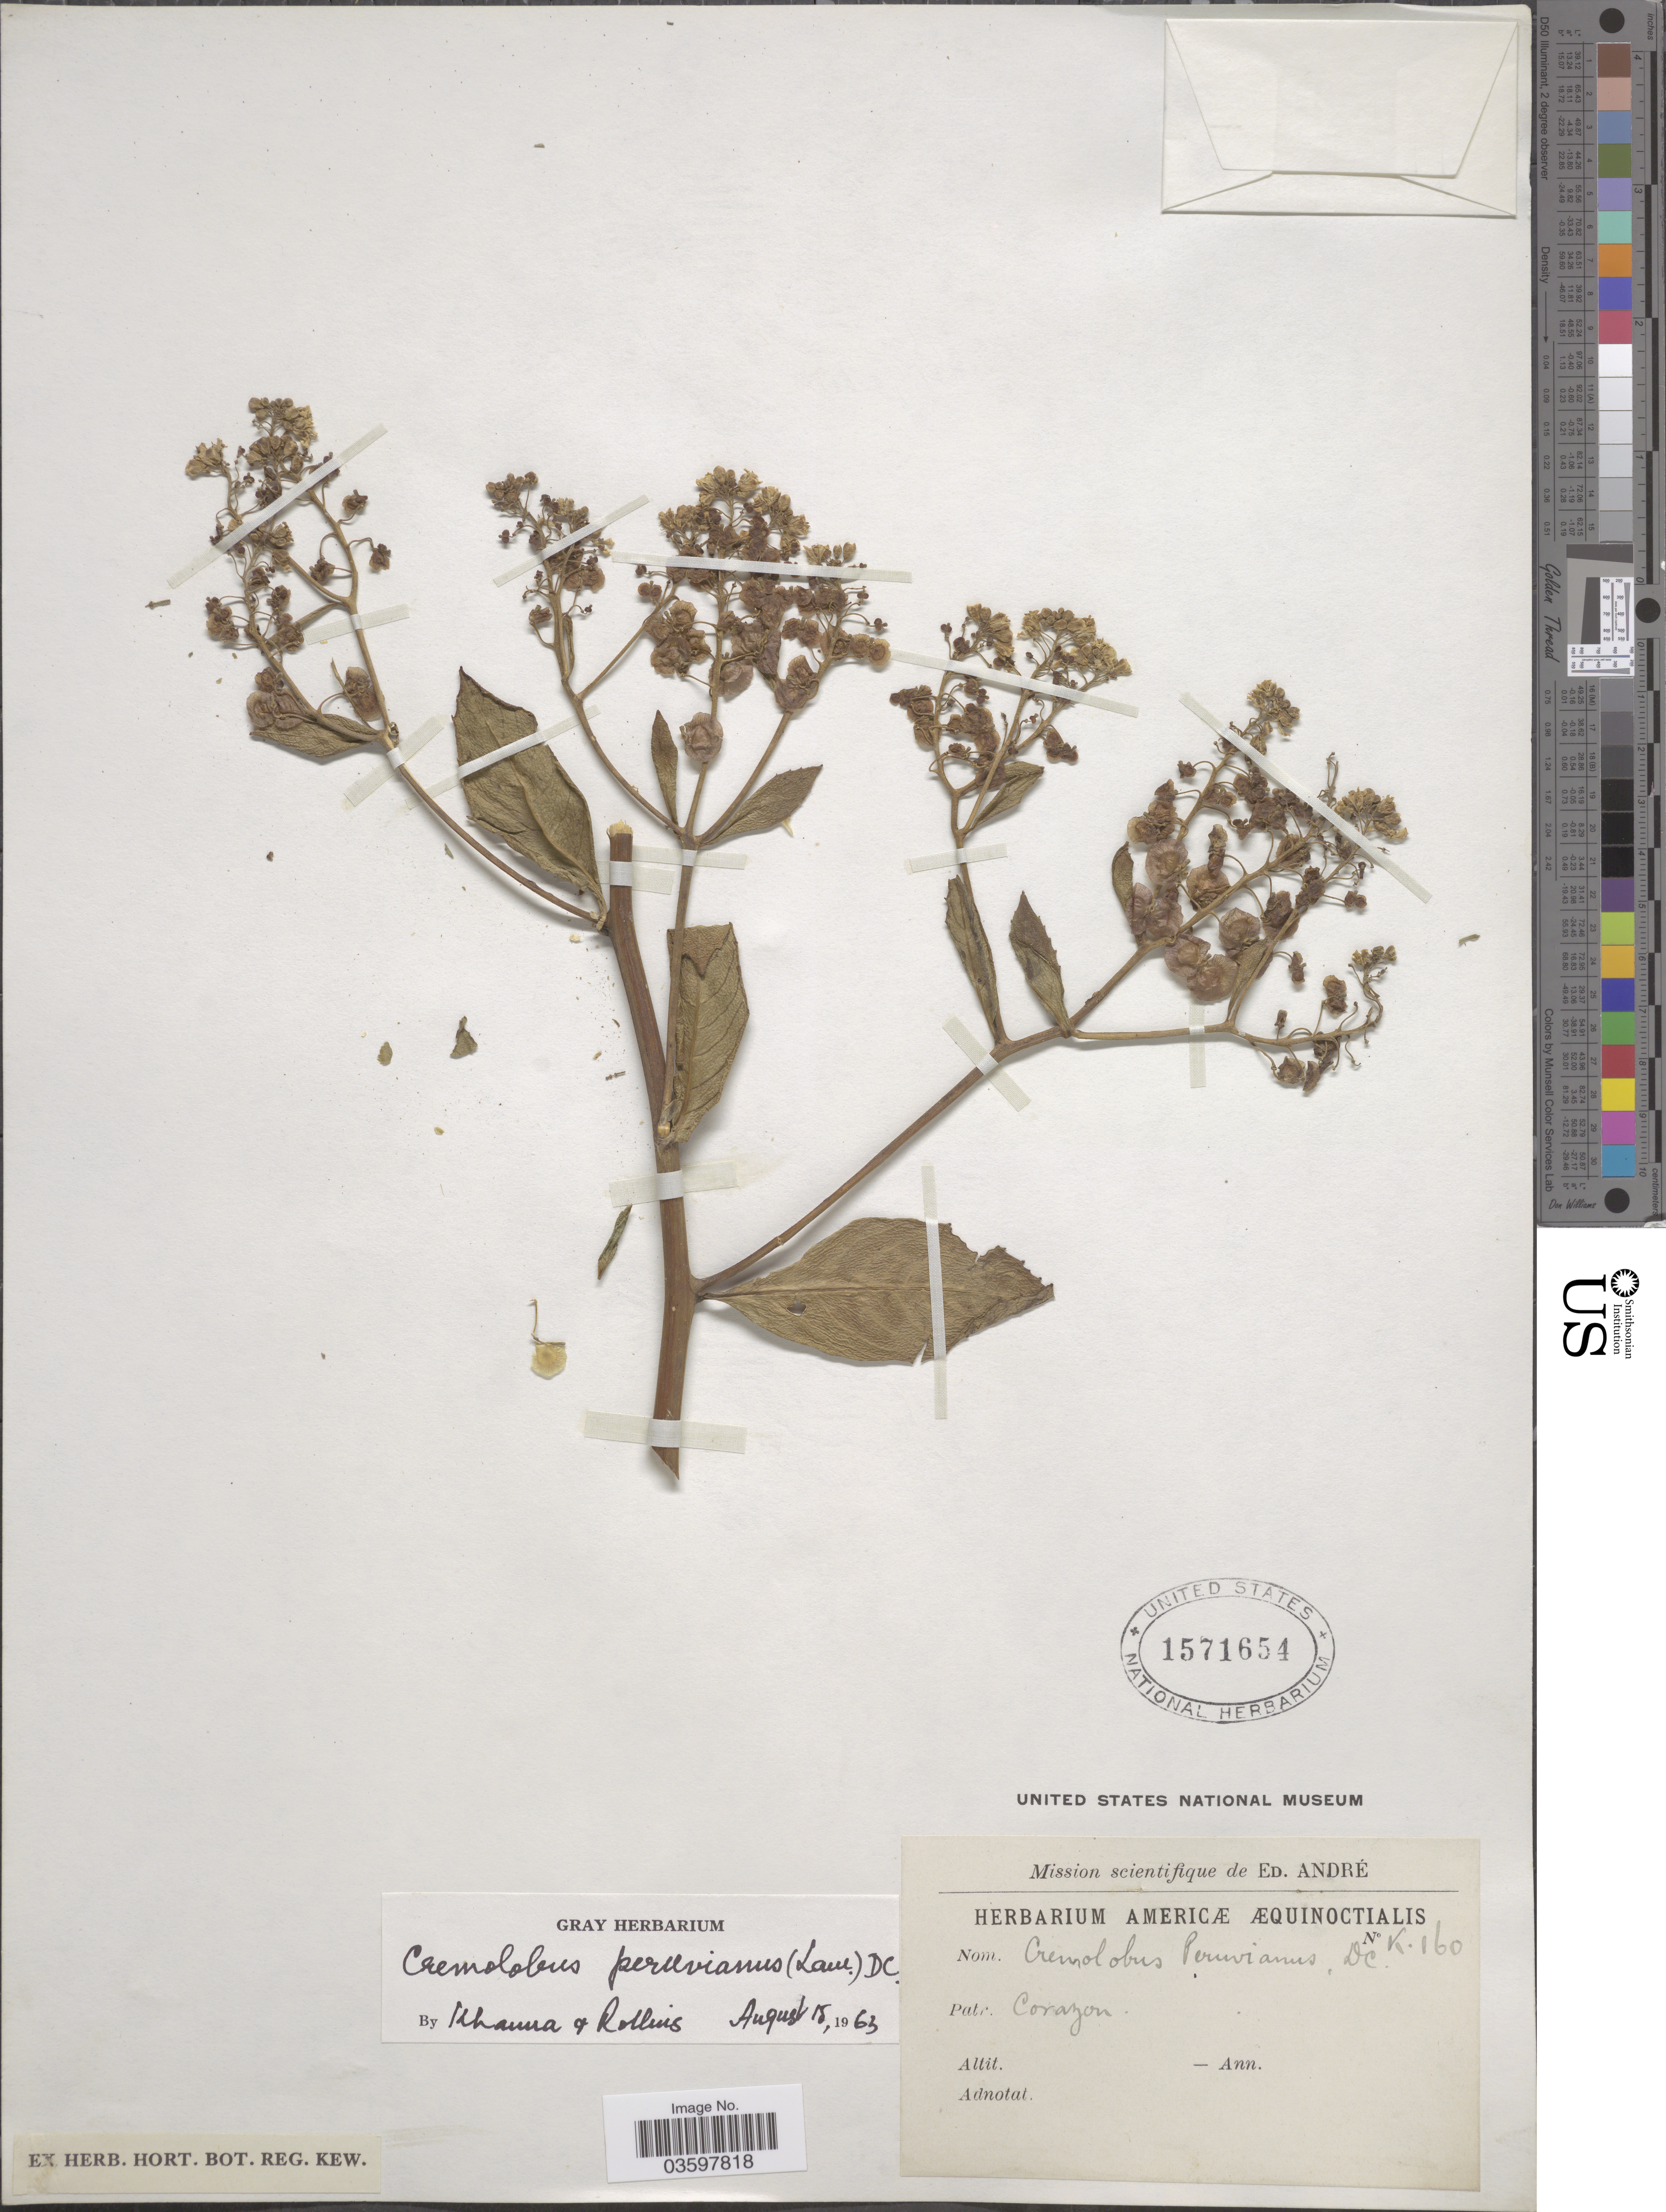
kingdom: Plantae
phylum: Tracheophyta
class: Magnoliopsida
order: Brassicales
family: Brassicaceae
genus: Cremolobus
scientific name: Cremolobus peruvianus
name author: (Lam.) DC.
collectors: É. F. André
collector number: K160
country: Ecuador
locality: Corazon.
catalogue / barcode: US 1571654